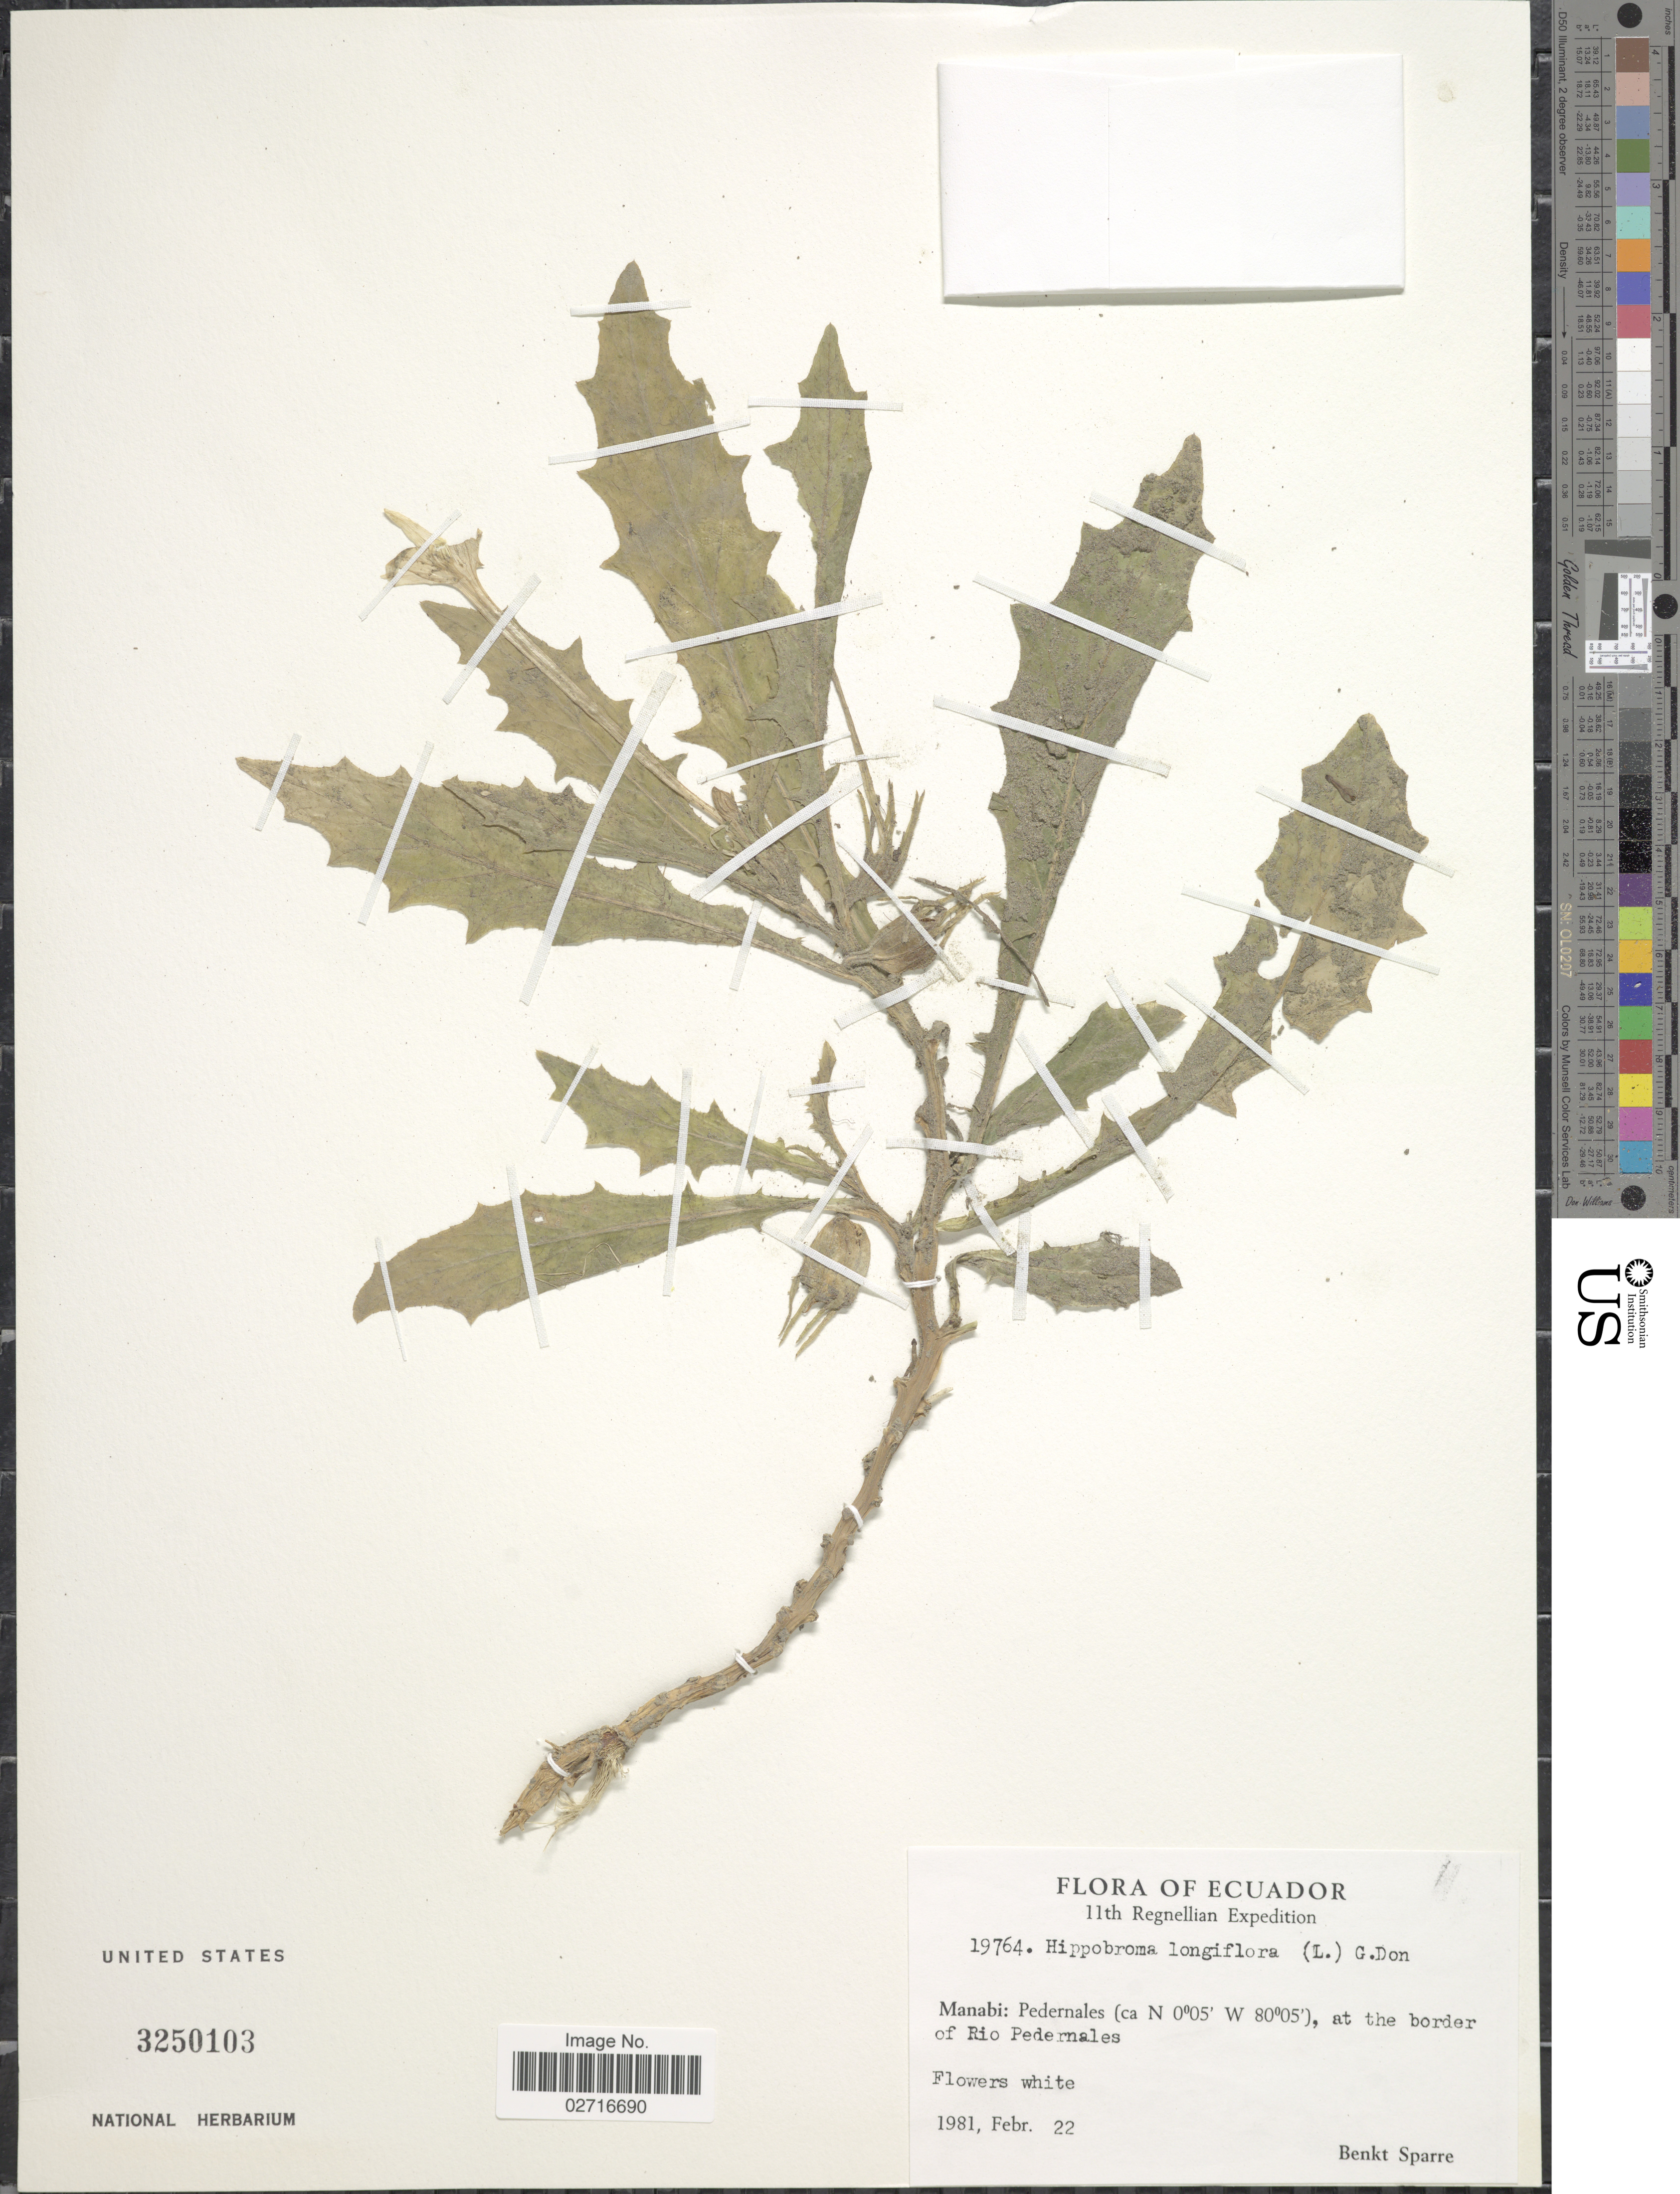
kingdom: Plantae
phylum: Tracheophyta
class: Magnoliopsida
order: Asterales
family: Campanulaceae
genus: Hippobroma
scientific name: Hippobroma longiflora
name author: (L.) G. Don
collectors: B. Sparre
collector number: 19764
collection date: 1981-02-22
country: Ecuador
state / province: Manabí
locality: Pedernales, at the border of Rio Pedernales.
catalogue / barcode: US 3250103